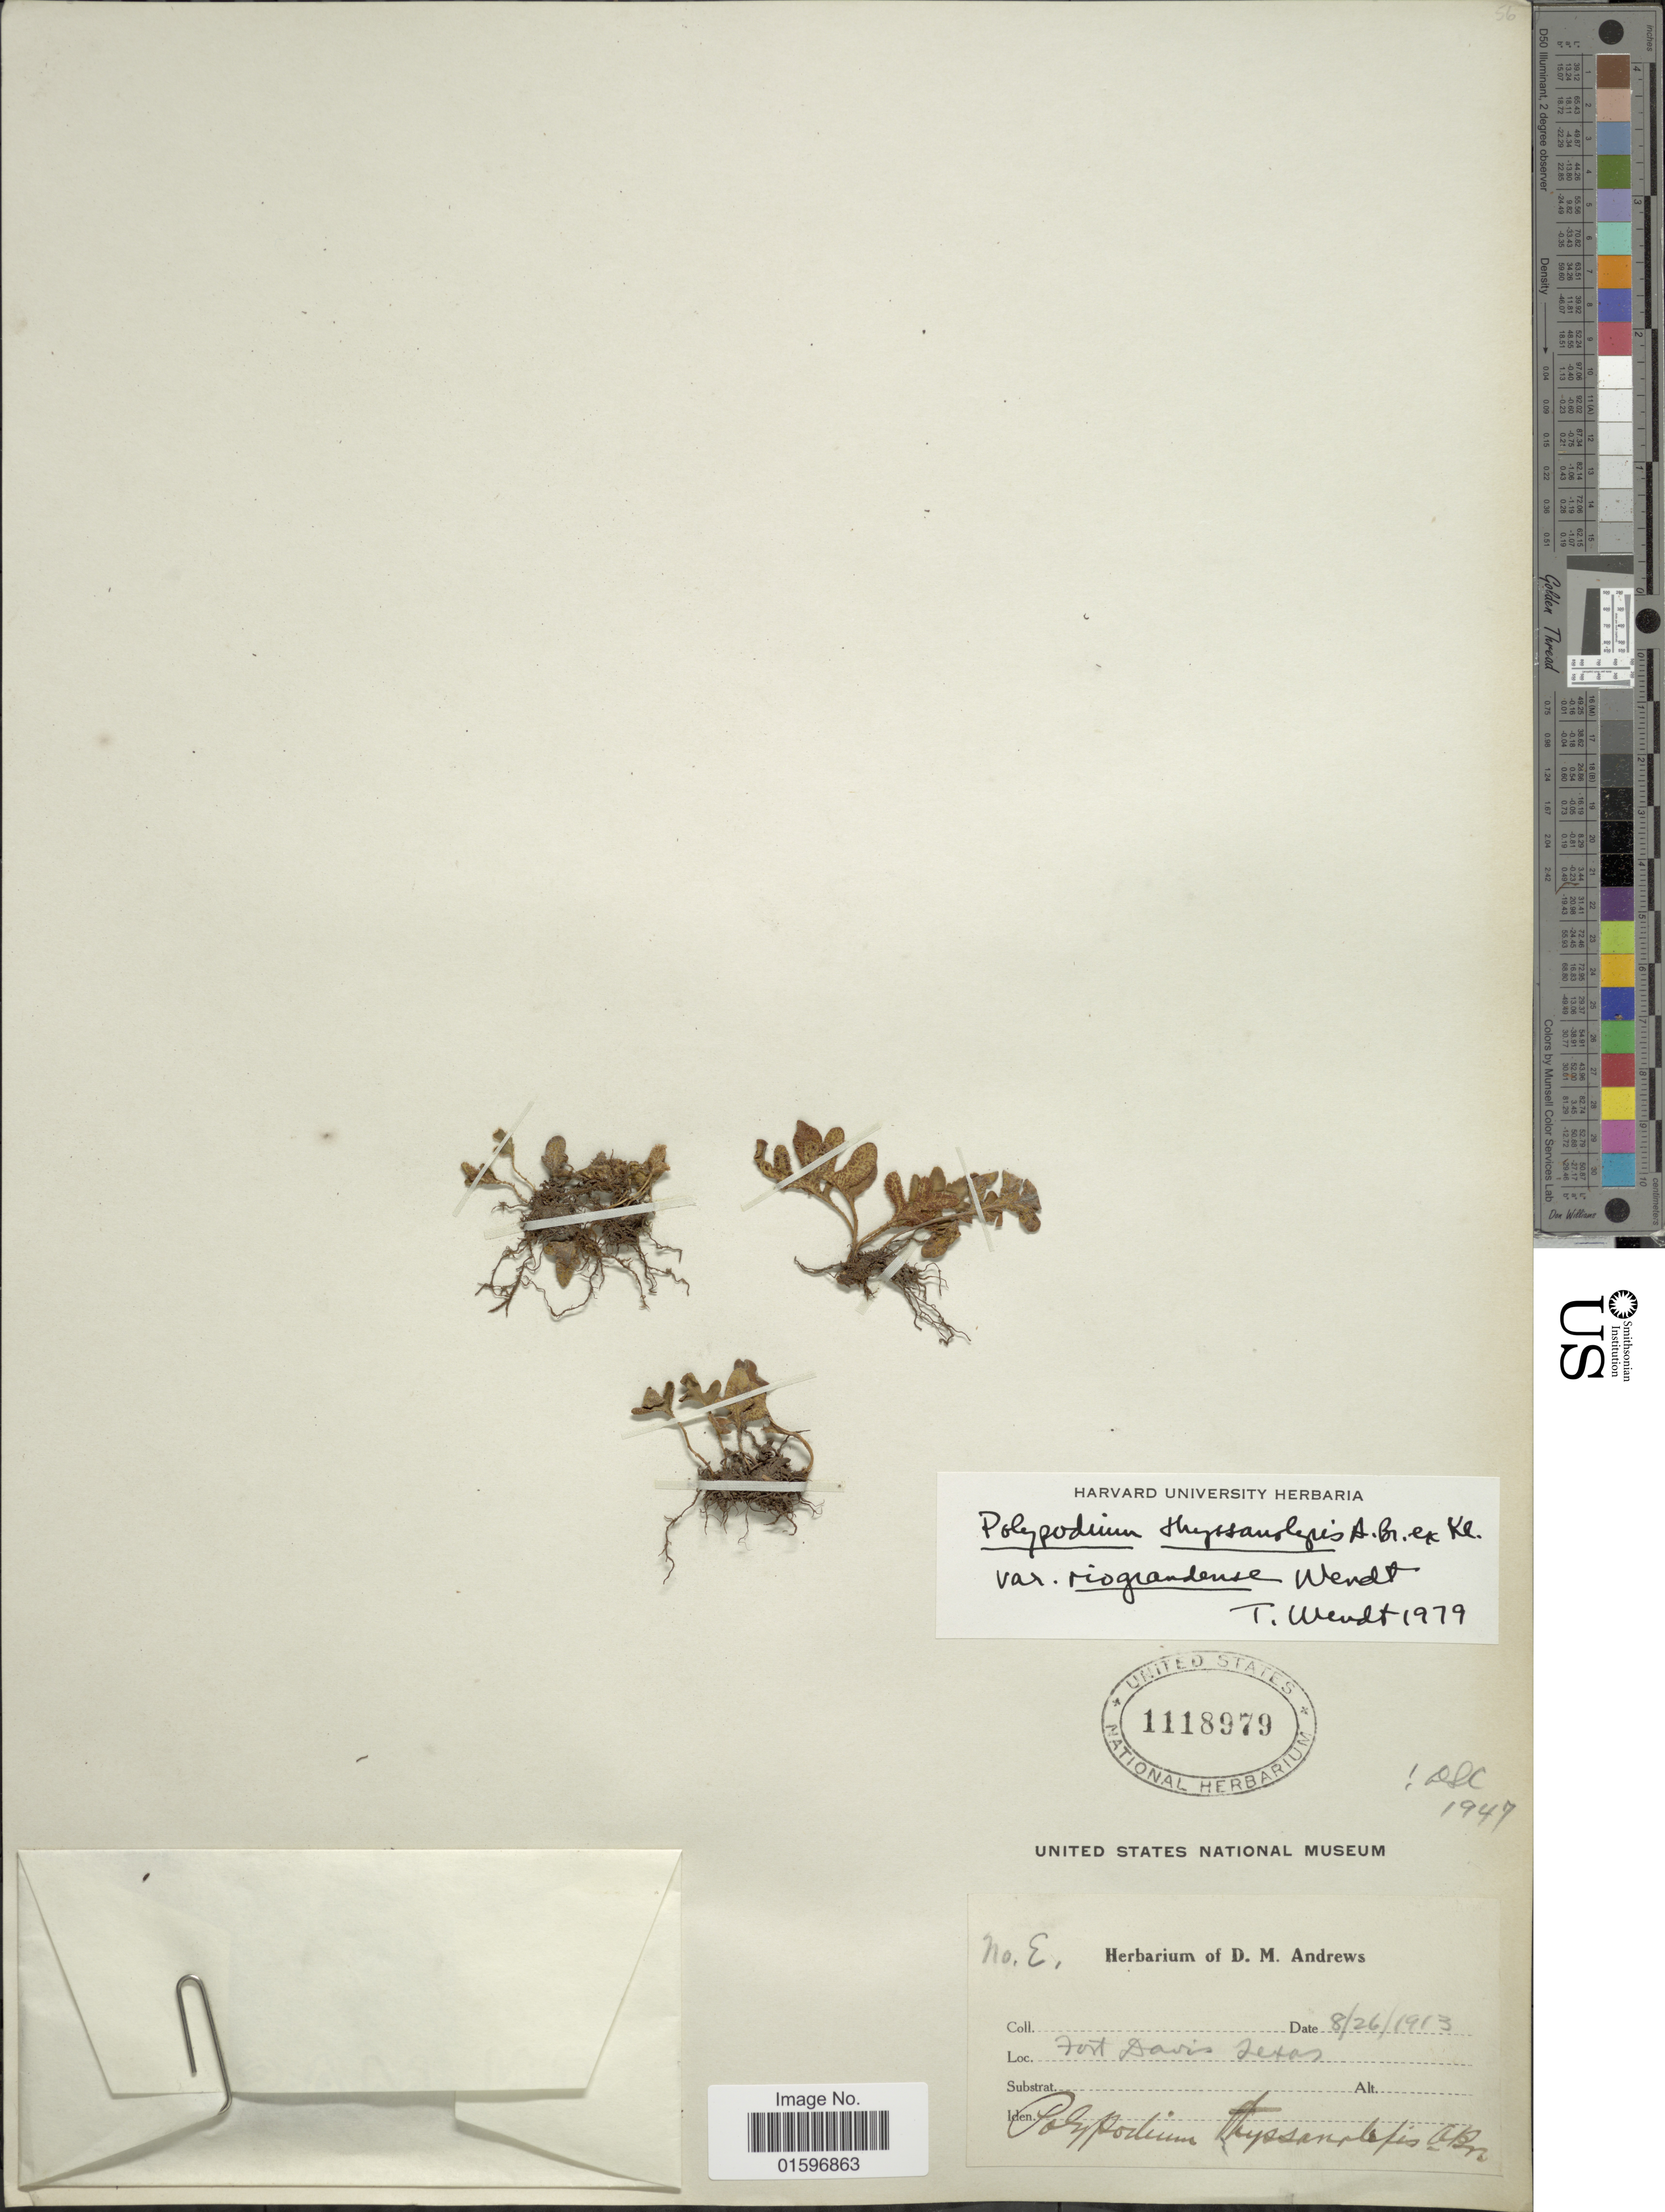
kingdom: Plantae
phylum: Tracheophyta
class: Polypodiopsida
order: Polypodiales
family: Polypodiaceae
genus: Pleopeltis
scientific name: Pleopeltis thyssanolepis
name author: (A. Braun ex Klotzsch) E.G. Andrews & Windham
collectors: ex herb. D. M. Andrews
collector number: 3?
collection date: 1913-08-26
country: United States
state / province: Texas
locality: Fort Davis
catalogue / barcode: US 1118979